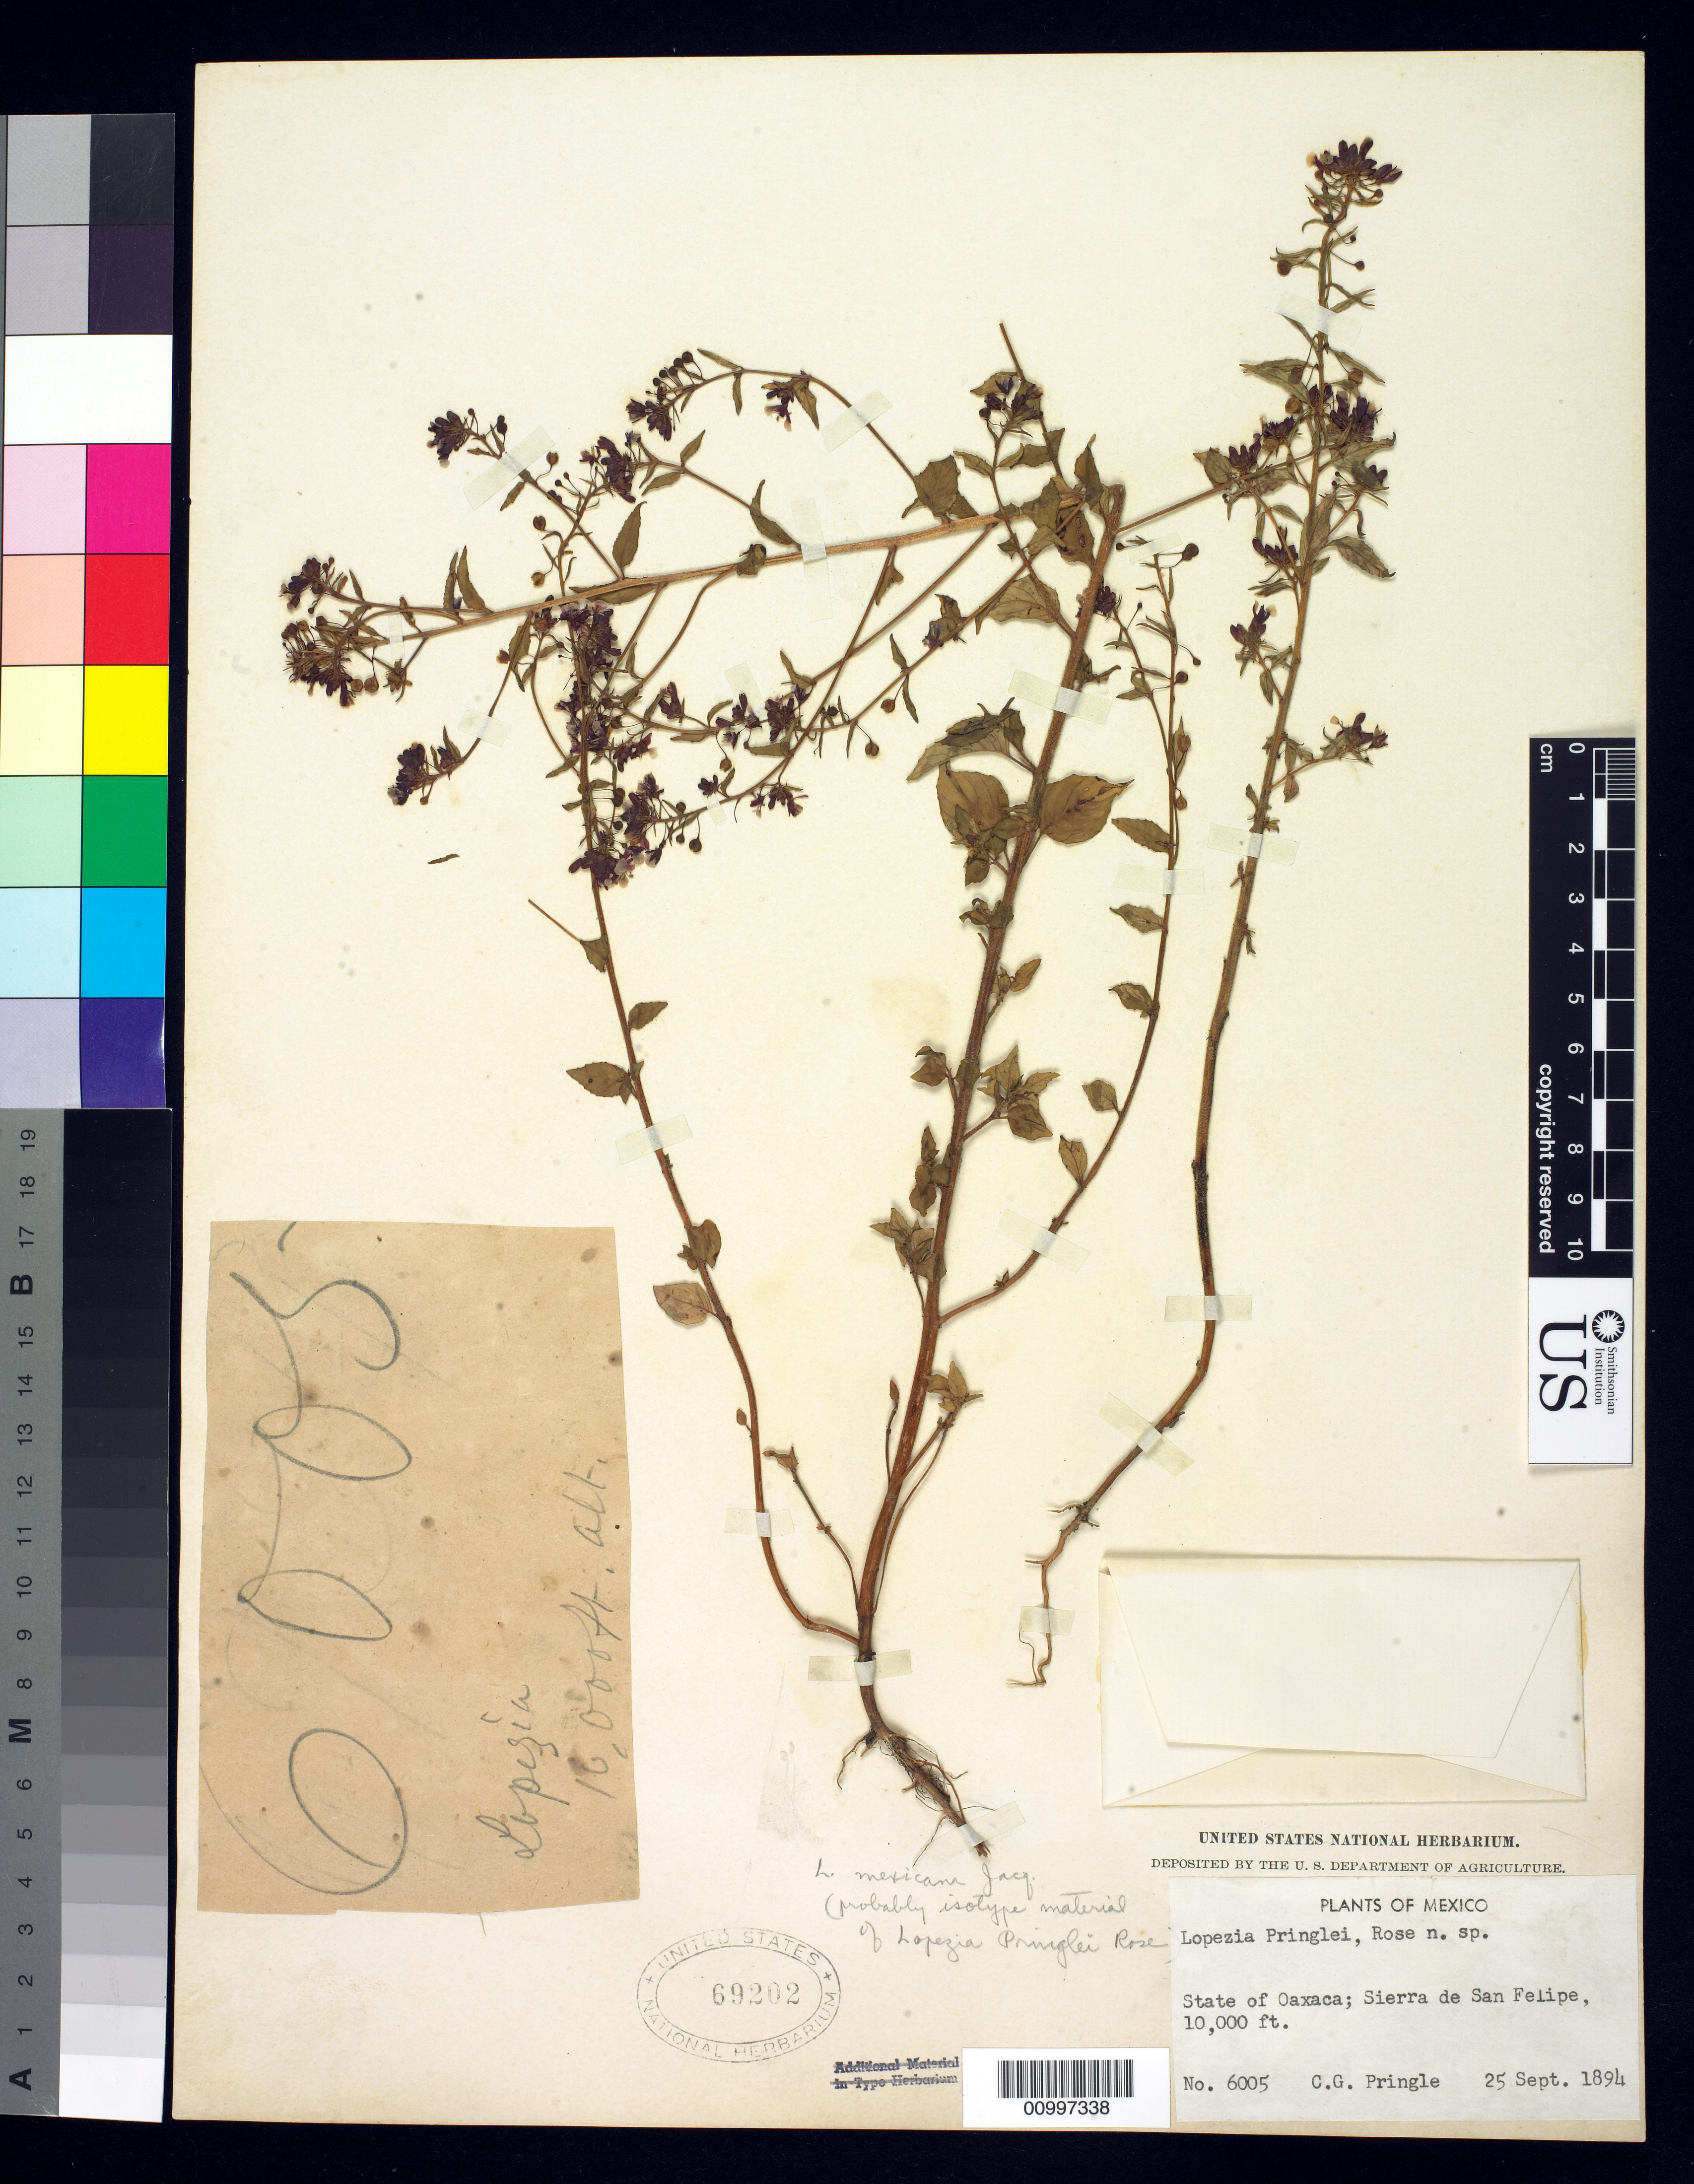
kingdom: Plantae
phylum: Tracheophyta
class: Magnoliopsida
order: Myrtales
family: Onagraceae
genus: Lopezia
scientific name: Lopezia pringlei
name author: Rose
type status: Isotype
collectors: C. G. Pringle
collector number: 6005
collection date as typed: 25 Sep 1894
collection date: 1894-09-25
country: Mexico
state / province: Oaxaca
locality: Sierra de San Felipe.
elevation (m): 3048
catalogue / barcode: US 69202